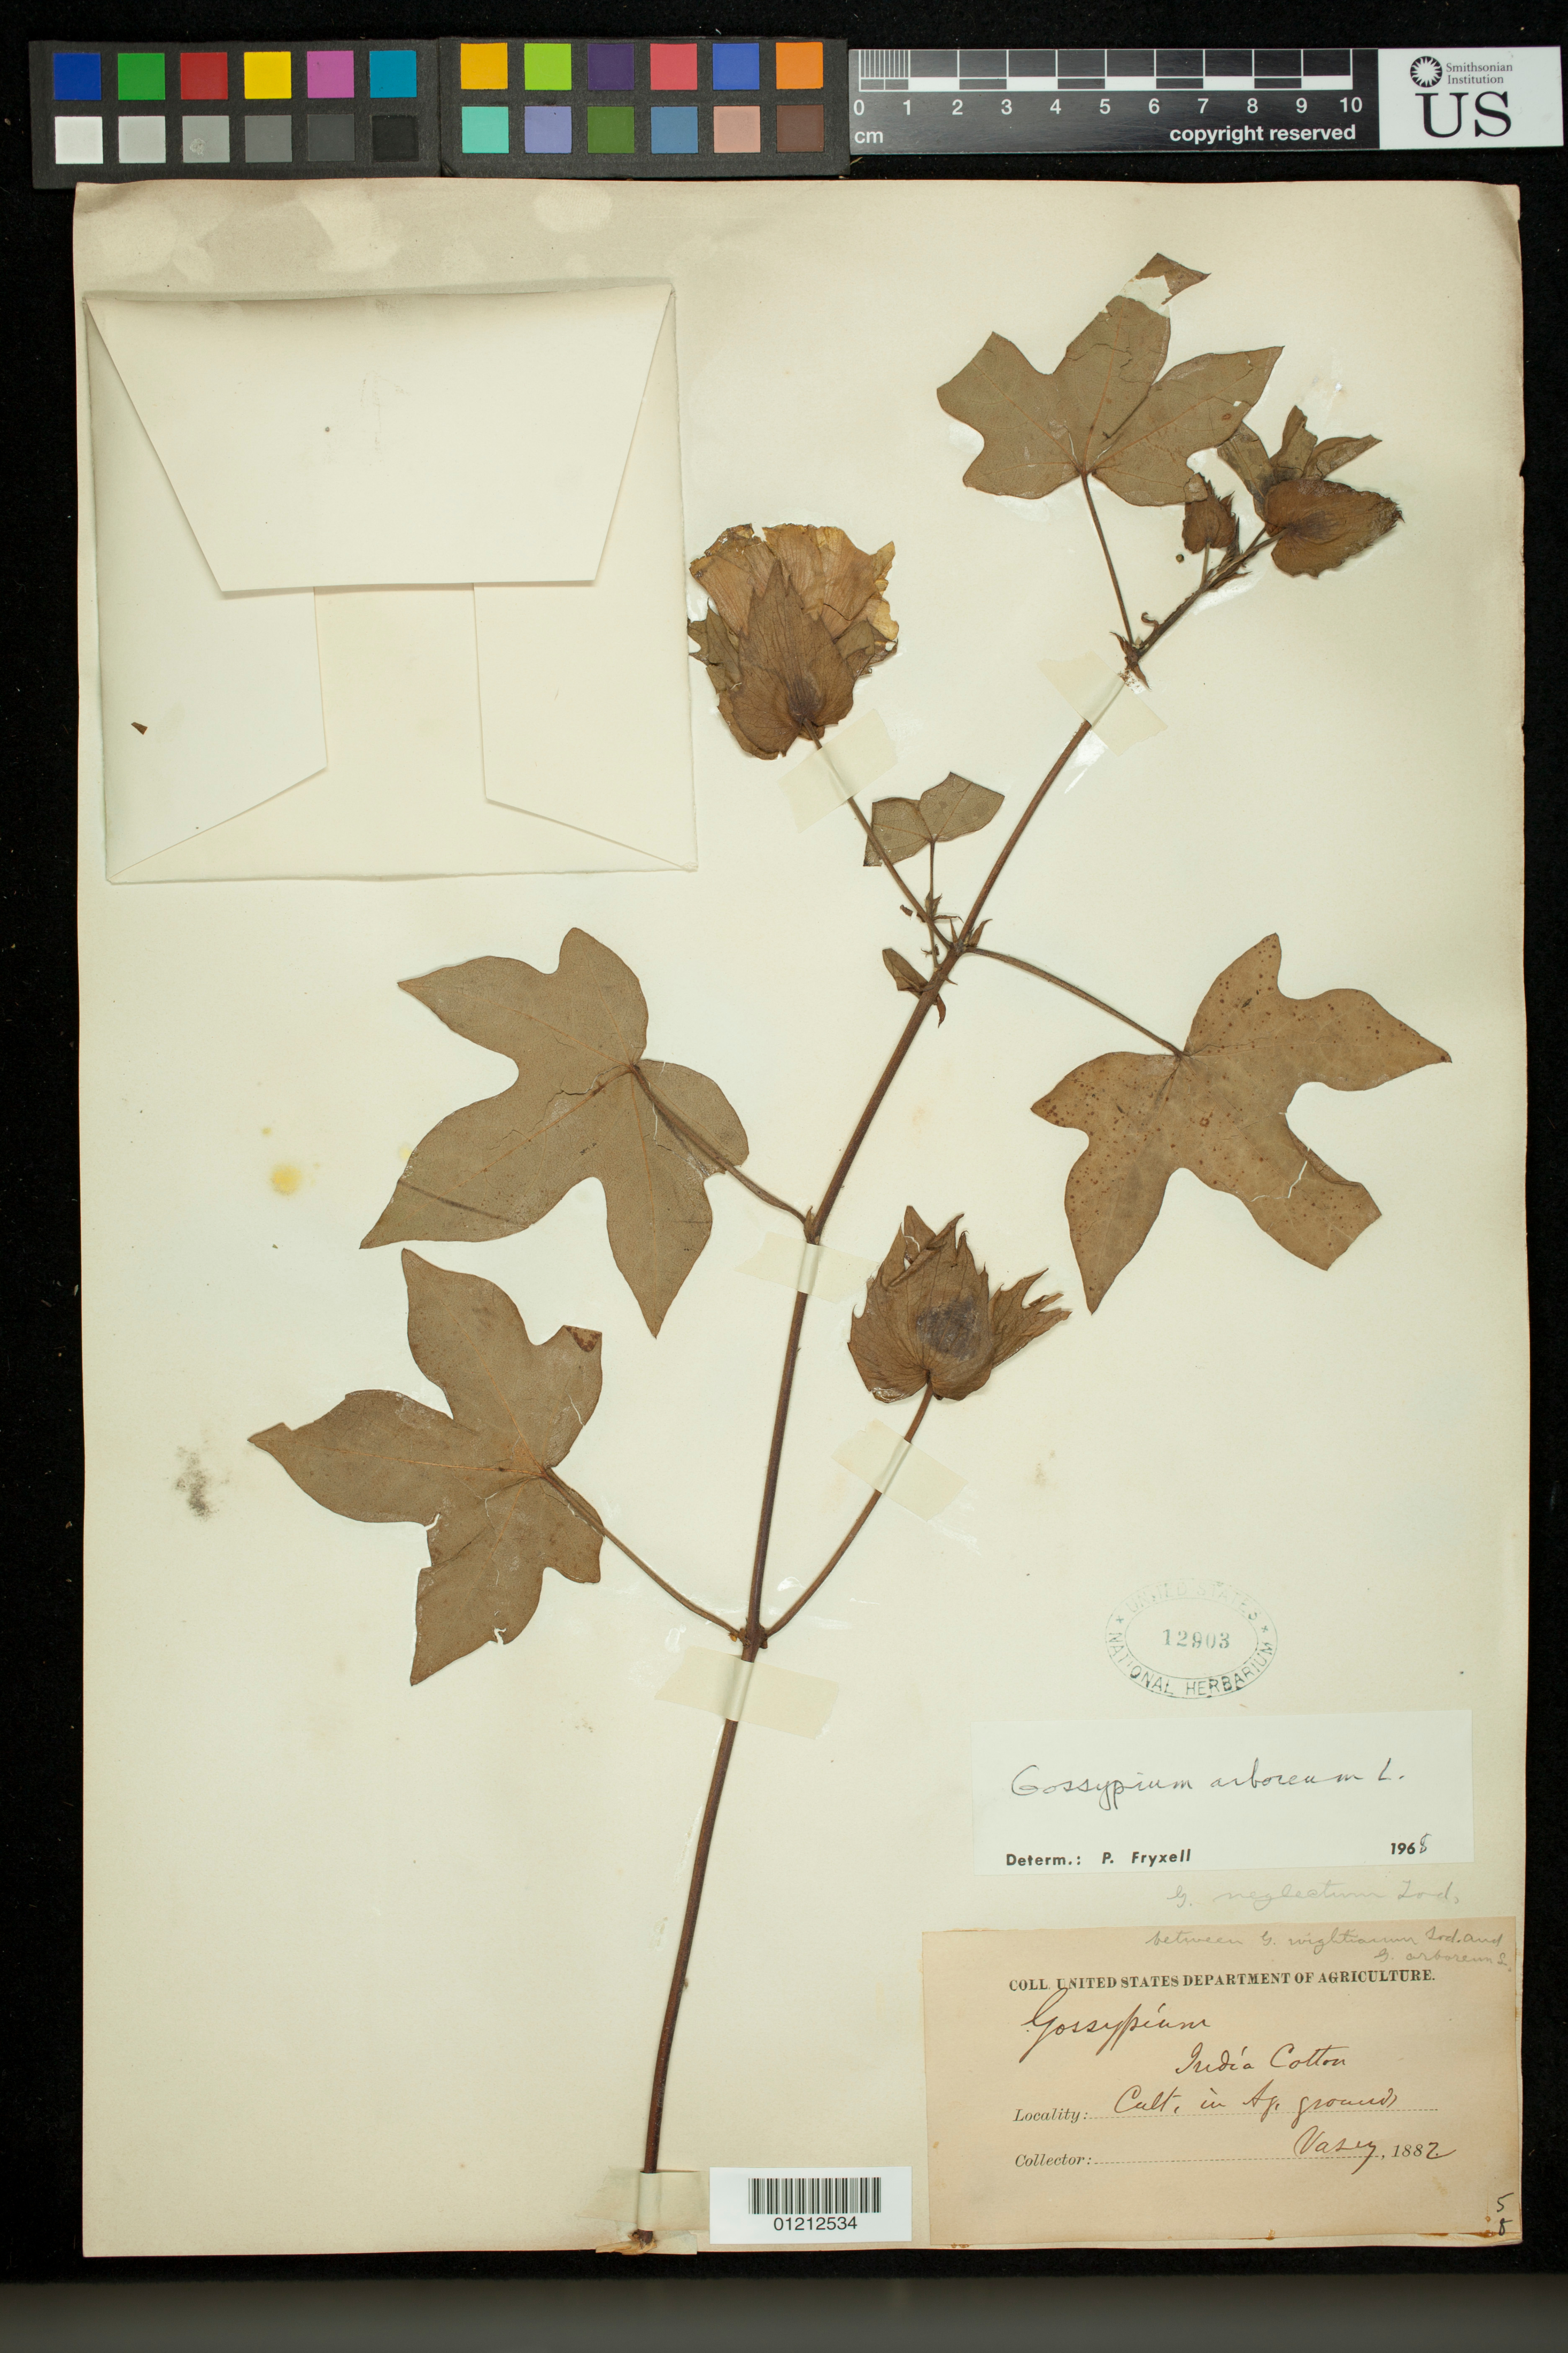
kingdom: Plantae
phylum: Tracheophyta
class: Magnoliopsida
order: Malvales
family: Malvaceae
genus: Gossypium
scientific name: Gossypium arboreum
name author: L.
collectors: Vasey, --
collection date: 1882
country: United States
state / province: District of Columbia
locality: Cult. in Agr. Grounds.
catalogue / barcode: US 12903